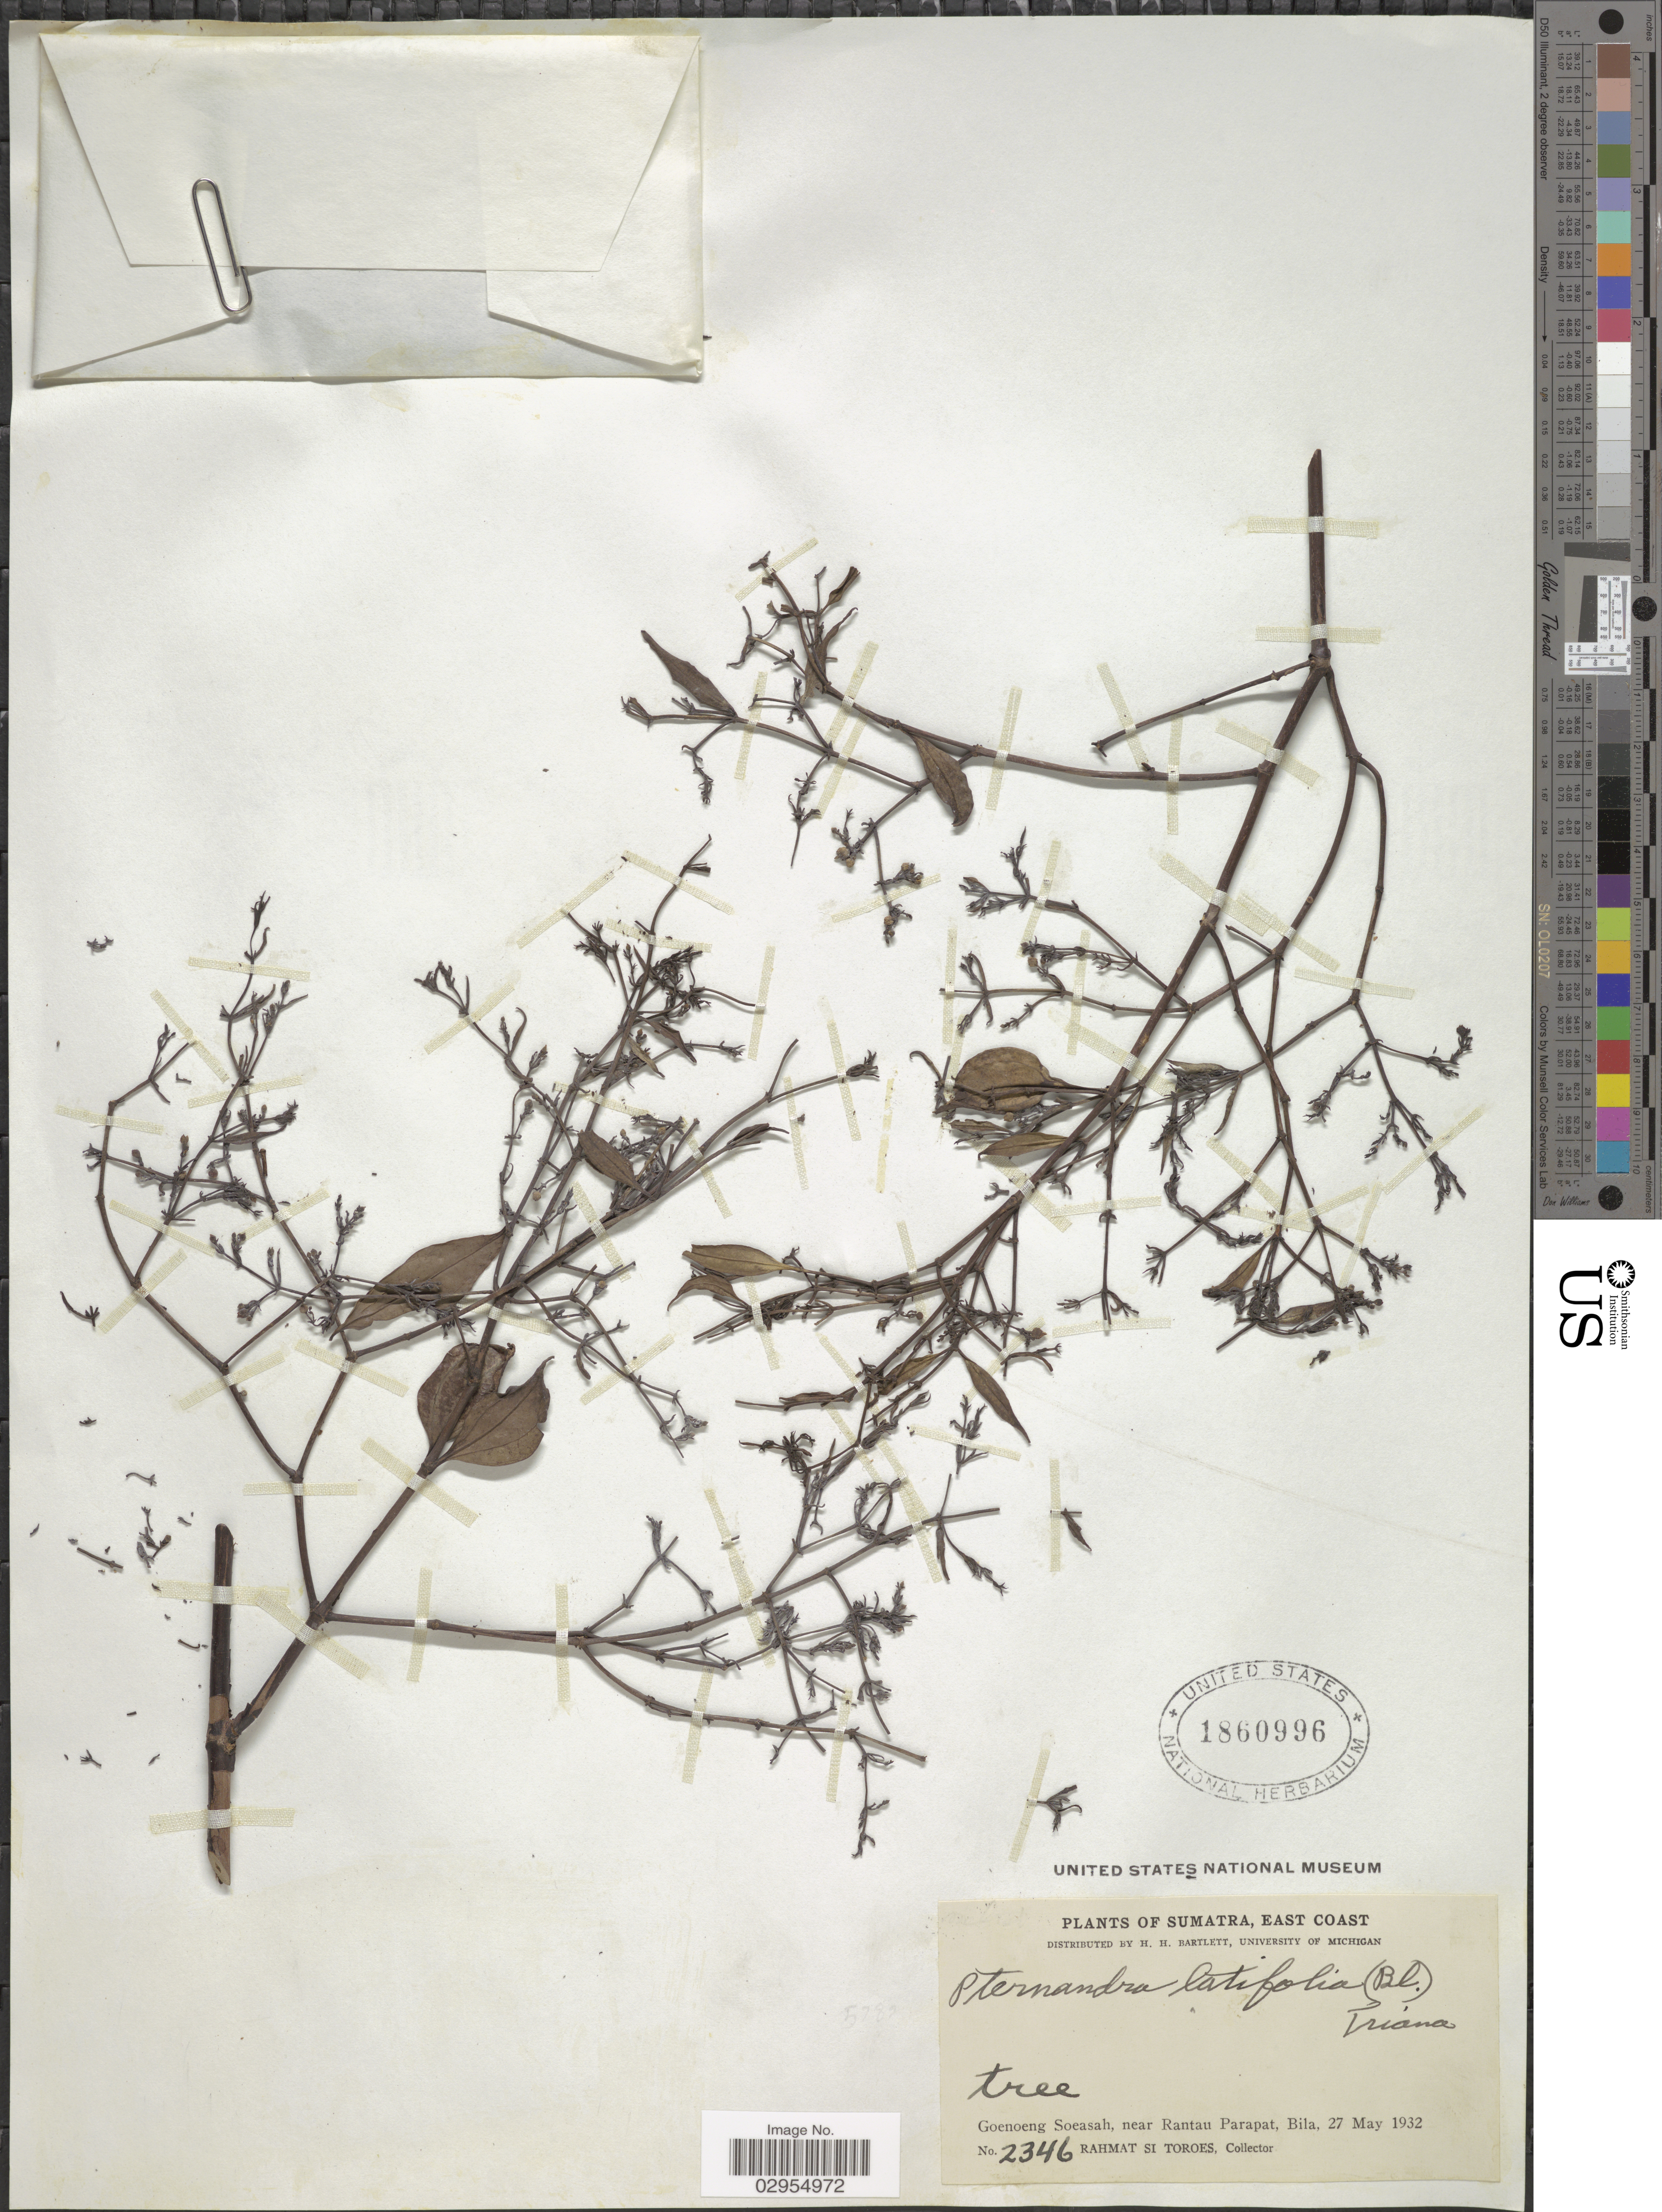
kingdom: Plantae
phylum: Tracheophyta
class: Magnoliopsida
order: Myrtales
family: Melastomataceae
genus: Pternandra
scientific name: Pternandra coerulescens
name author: Jack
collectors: Rahmat Si Boeea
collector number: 2346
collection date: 1932-05-27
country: Indonesia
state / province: Sumatra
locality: East Coast. Goenoeng Soeasah, near Rantau Parapat, Bila.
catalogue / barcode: US 1860996